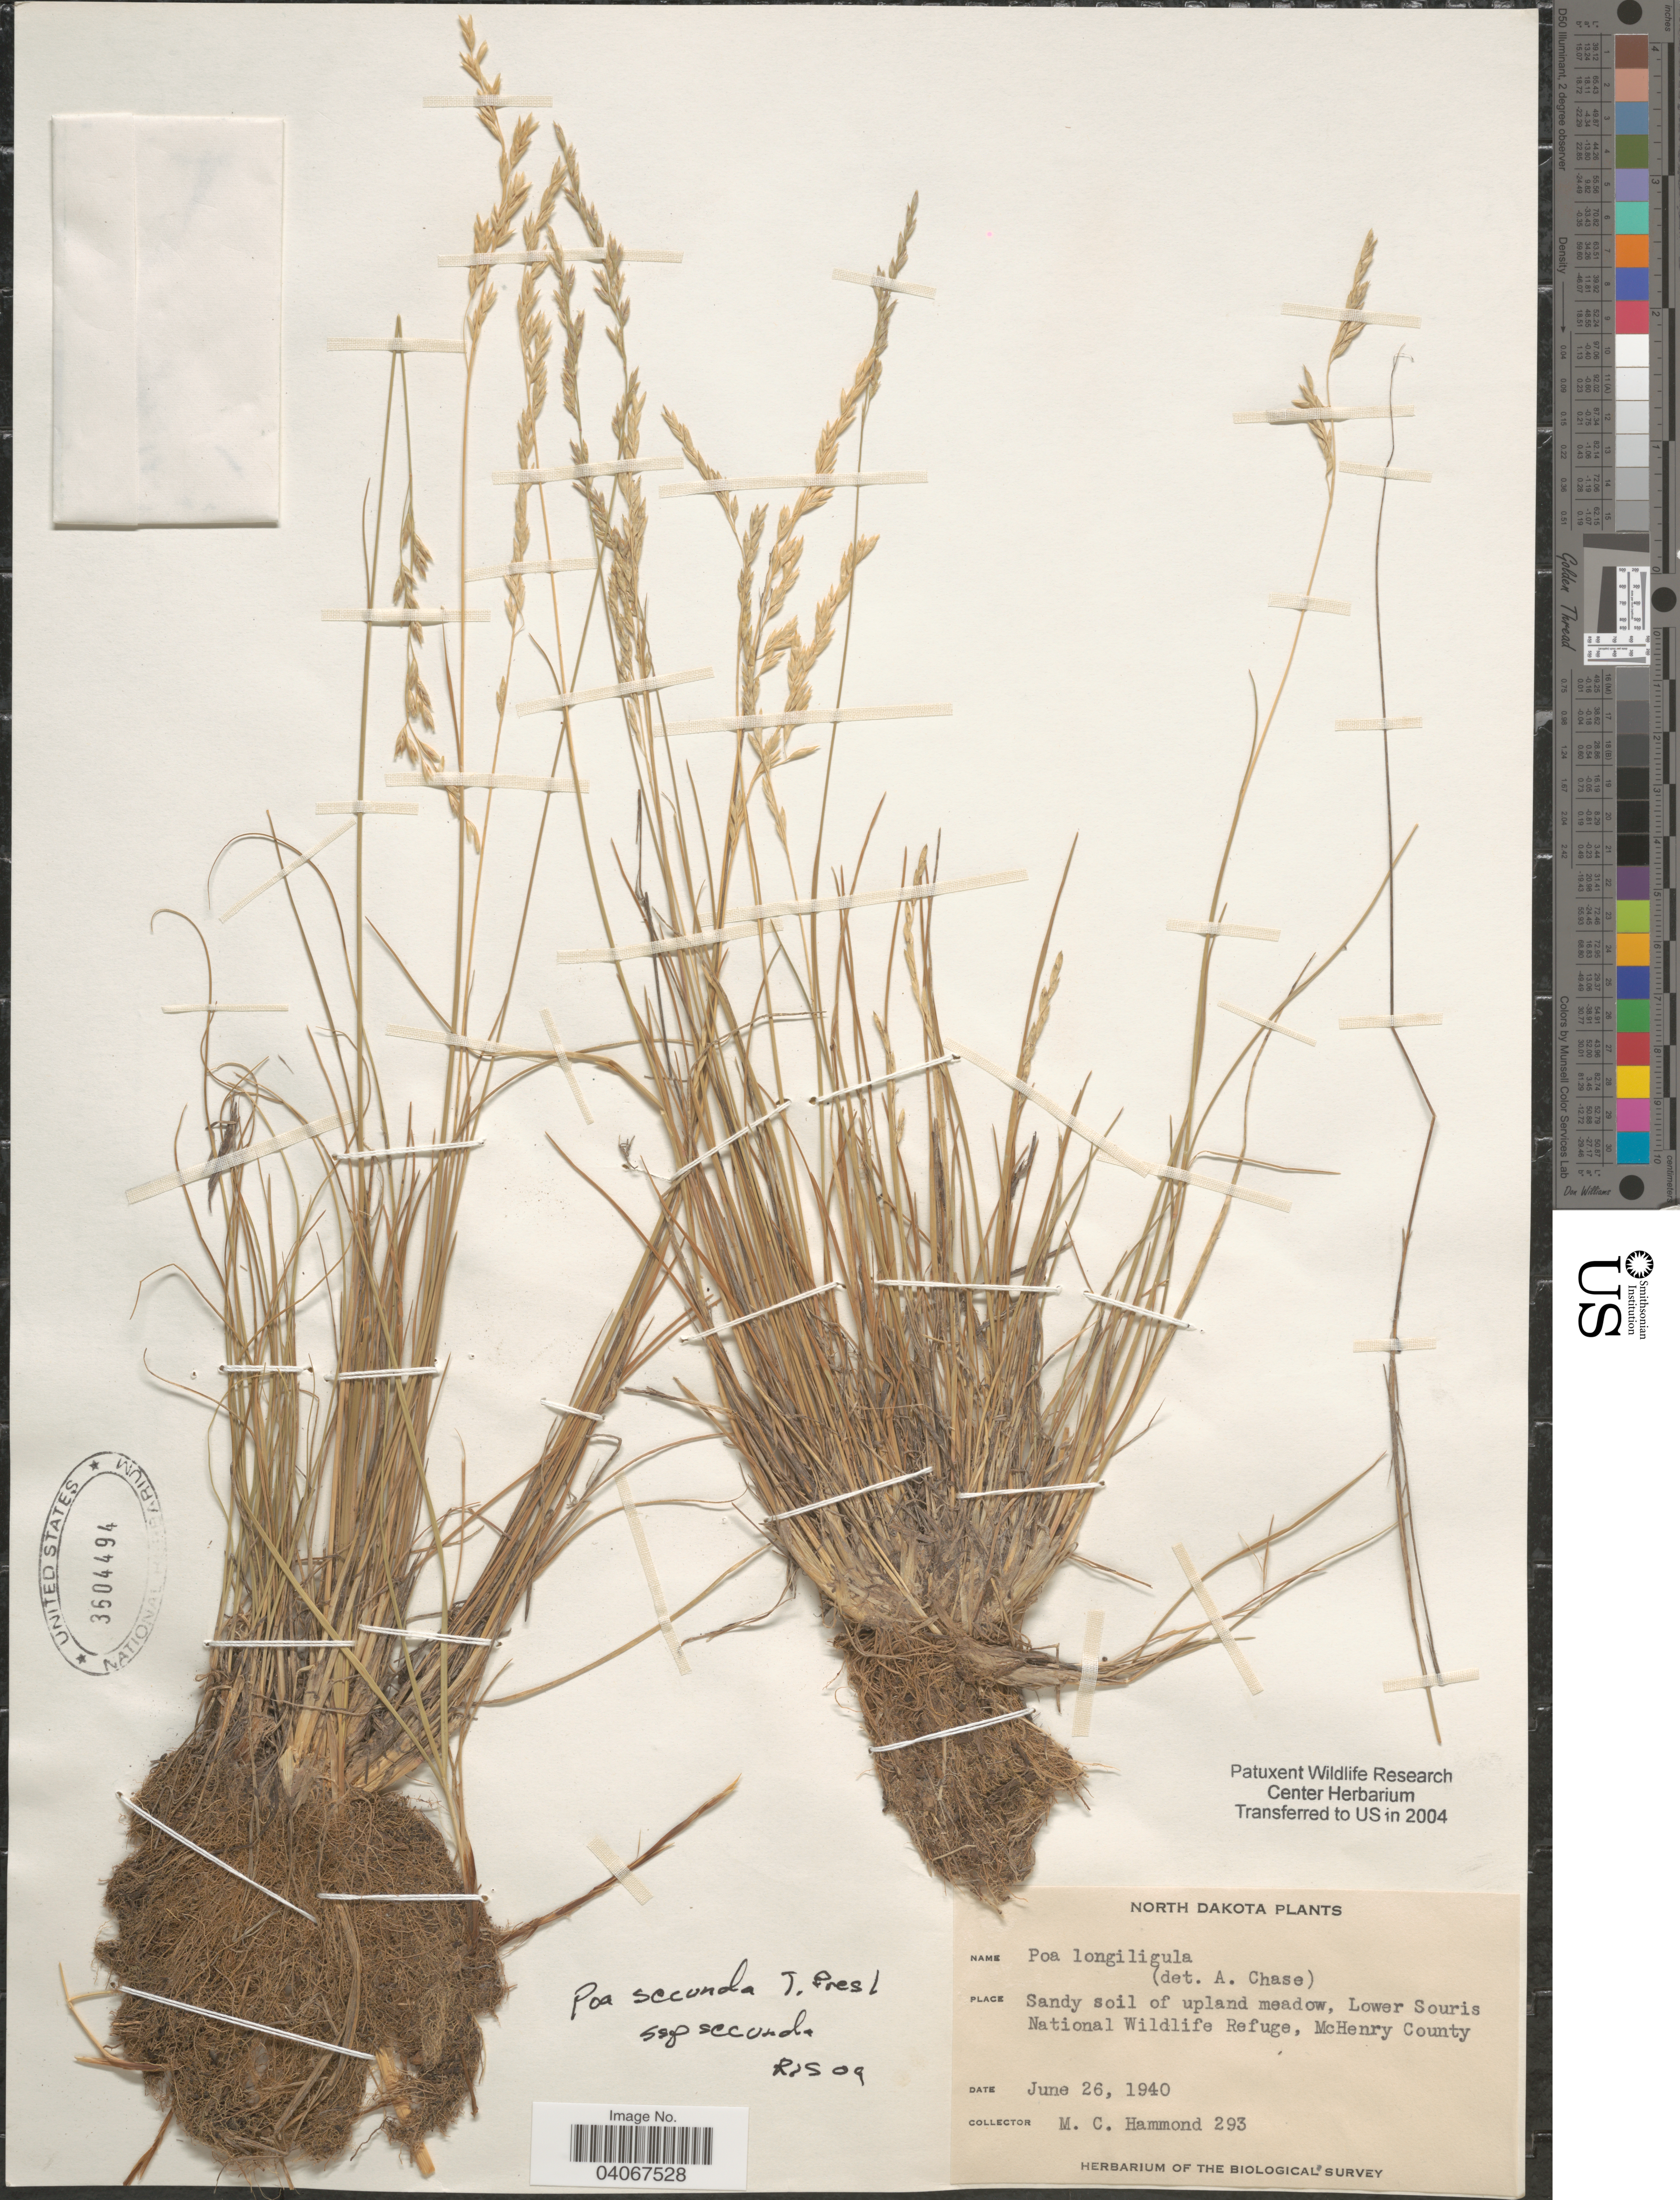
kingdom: Plantae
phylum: Tracheophyta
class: Liliopsida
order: Poales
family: Poaceae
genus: Poa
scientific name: Poa secunda subsp. secunda var. secunda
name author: J. Presl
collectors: M. Hammond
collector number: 293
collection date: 1940-06-26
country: United States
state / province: North Dakota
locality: Sandy soil of upland meadow, Lower Souris National Wildlife Refuge, McHenry County.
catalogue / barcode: US 3604494